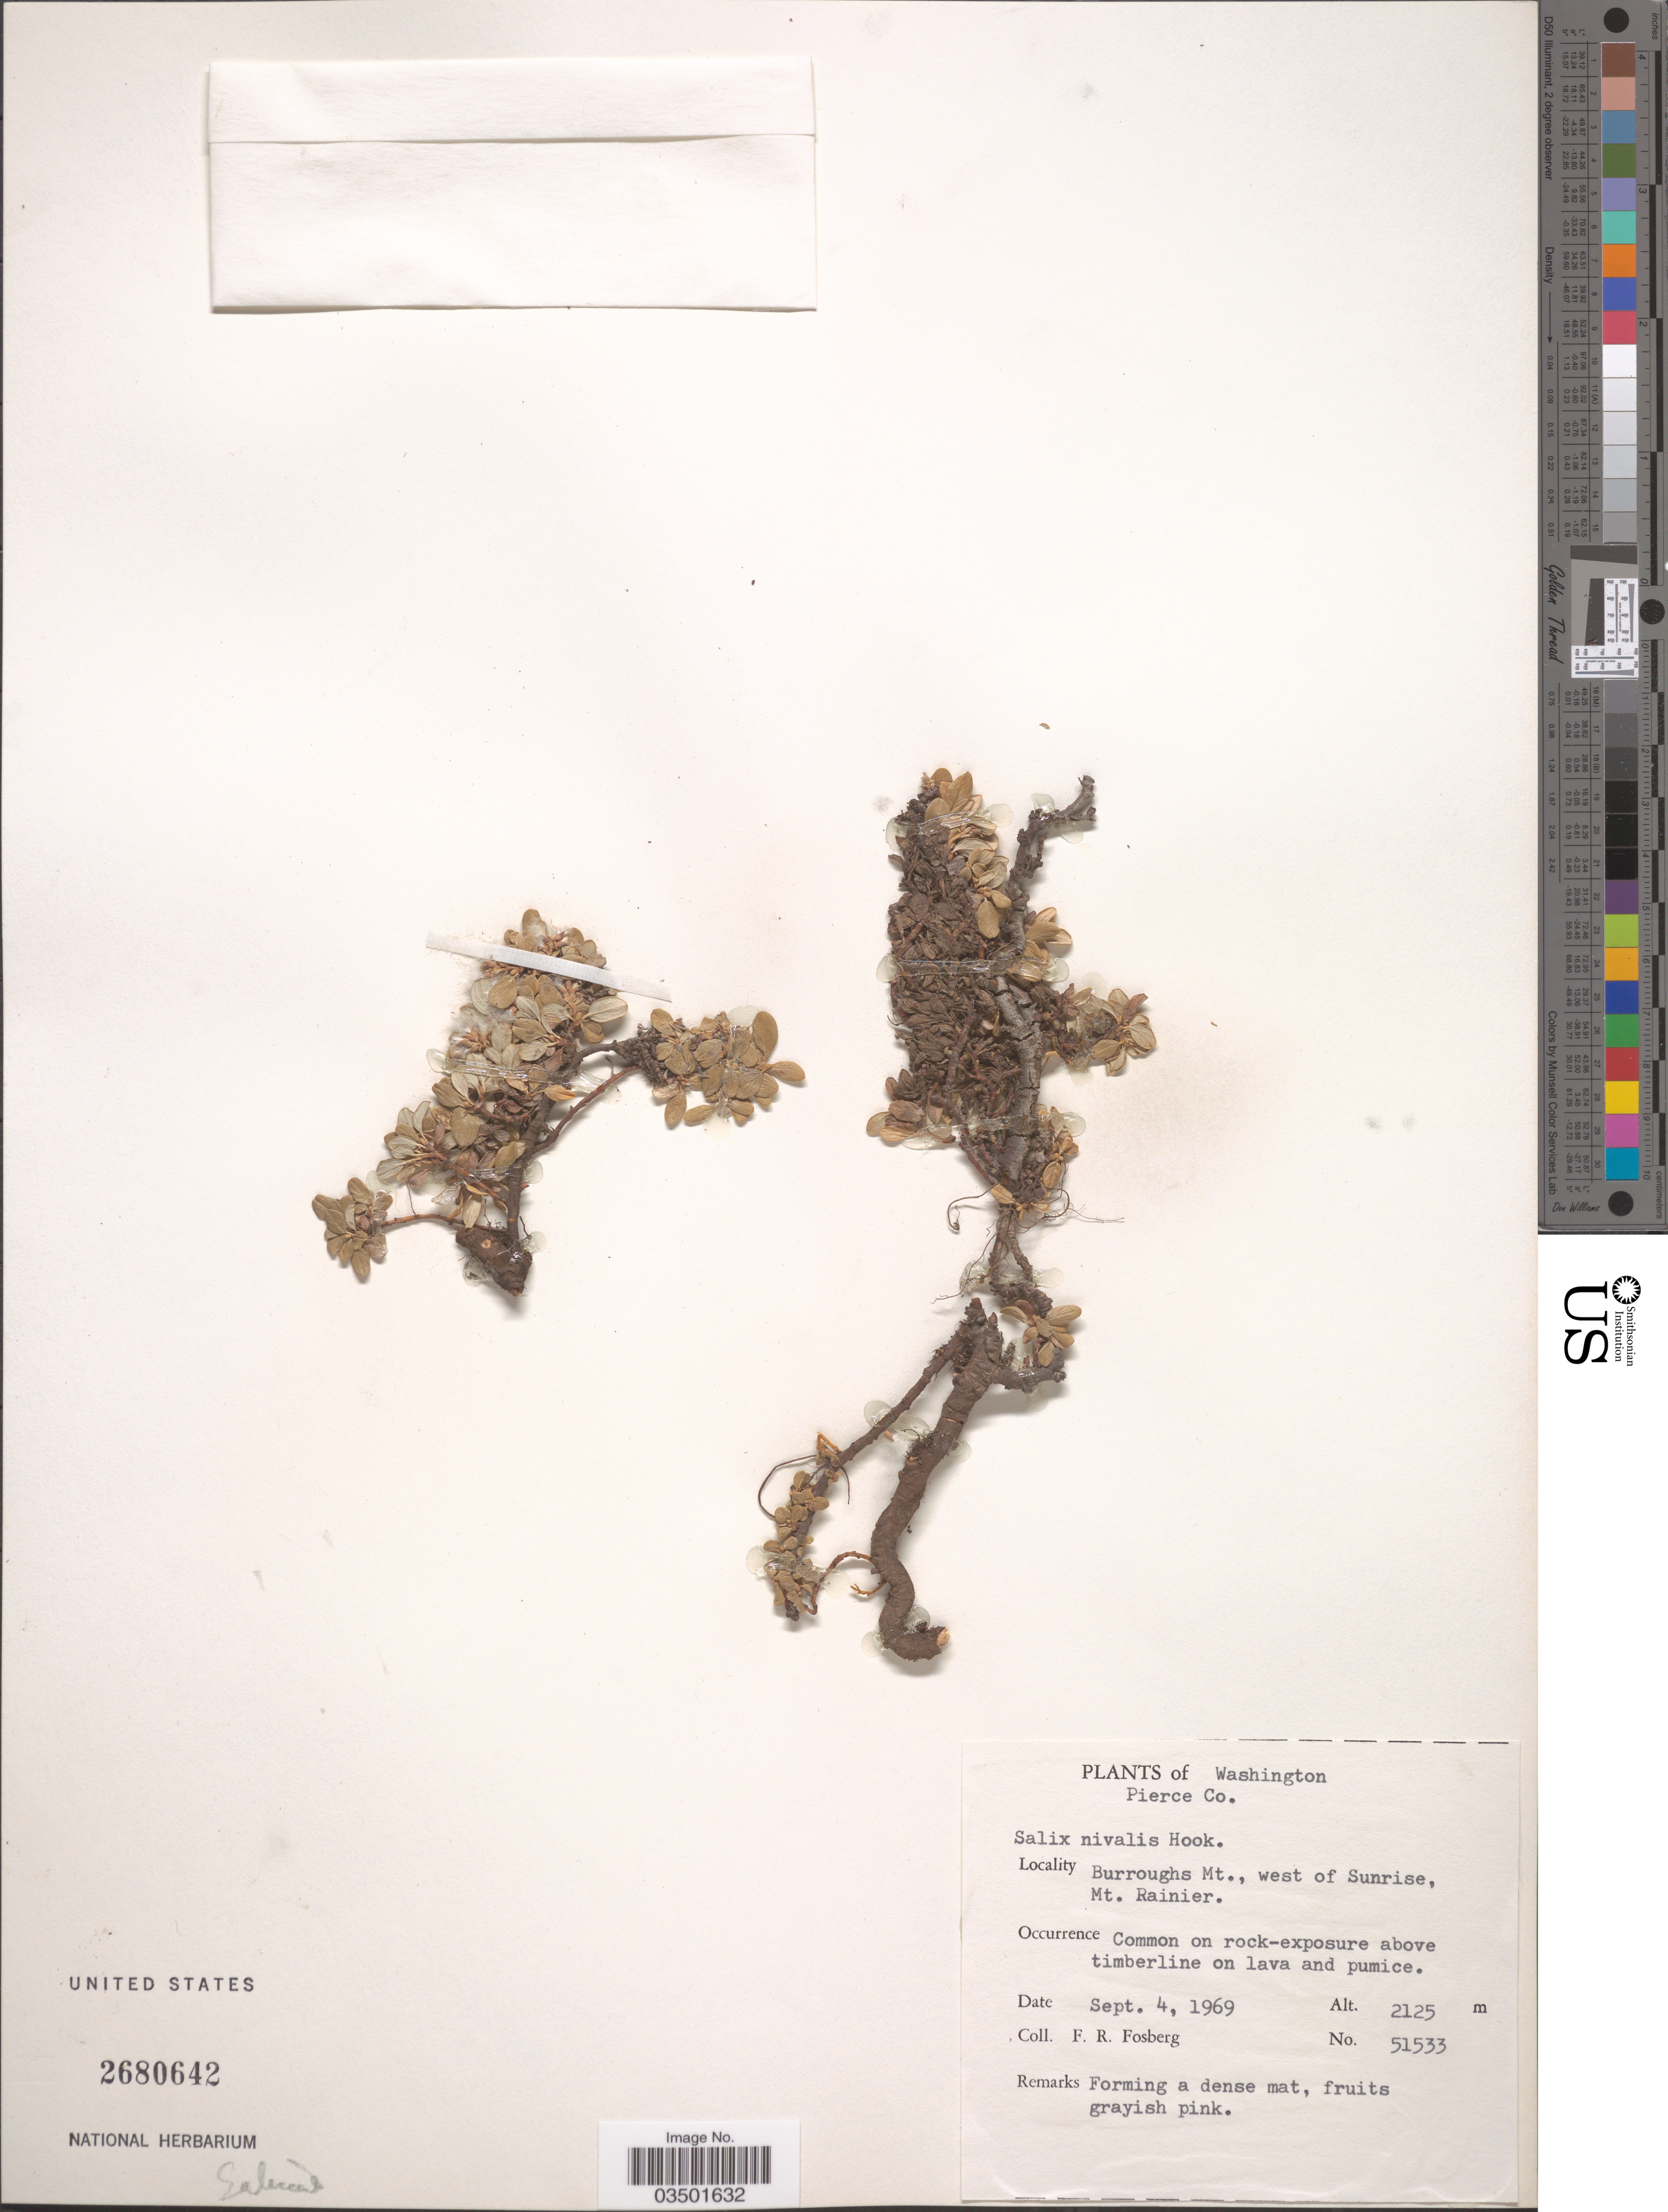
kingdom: Plantae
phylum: Tracheophyta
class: Magnoliopsida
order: Malpighiales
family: Salicaceae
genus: Salix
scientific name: Salix nivalis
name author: Hook.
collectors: F. R. Fosberg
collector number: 51533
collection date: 1969-09-04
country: United States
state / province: Washington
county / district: Pierce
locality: Pierce Co. Burroughs Mt., west of Sunrise, Mt. Rainier.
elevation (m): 2125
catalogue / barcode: US 2680642